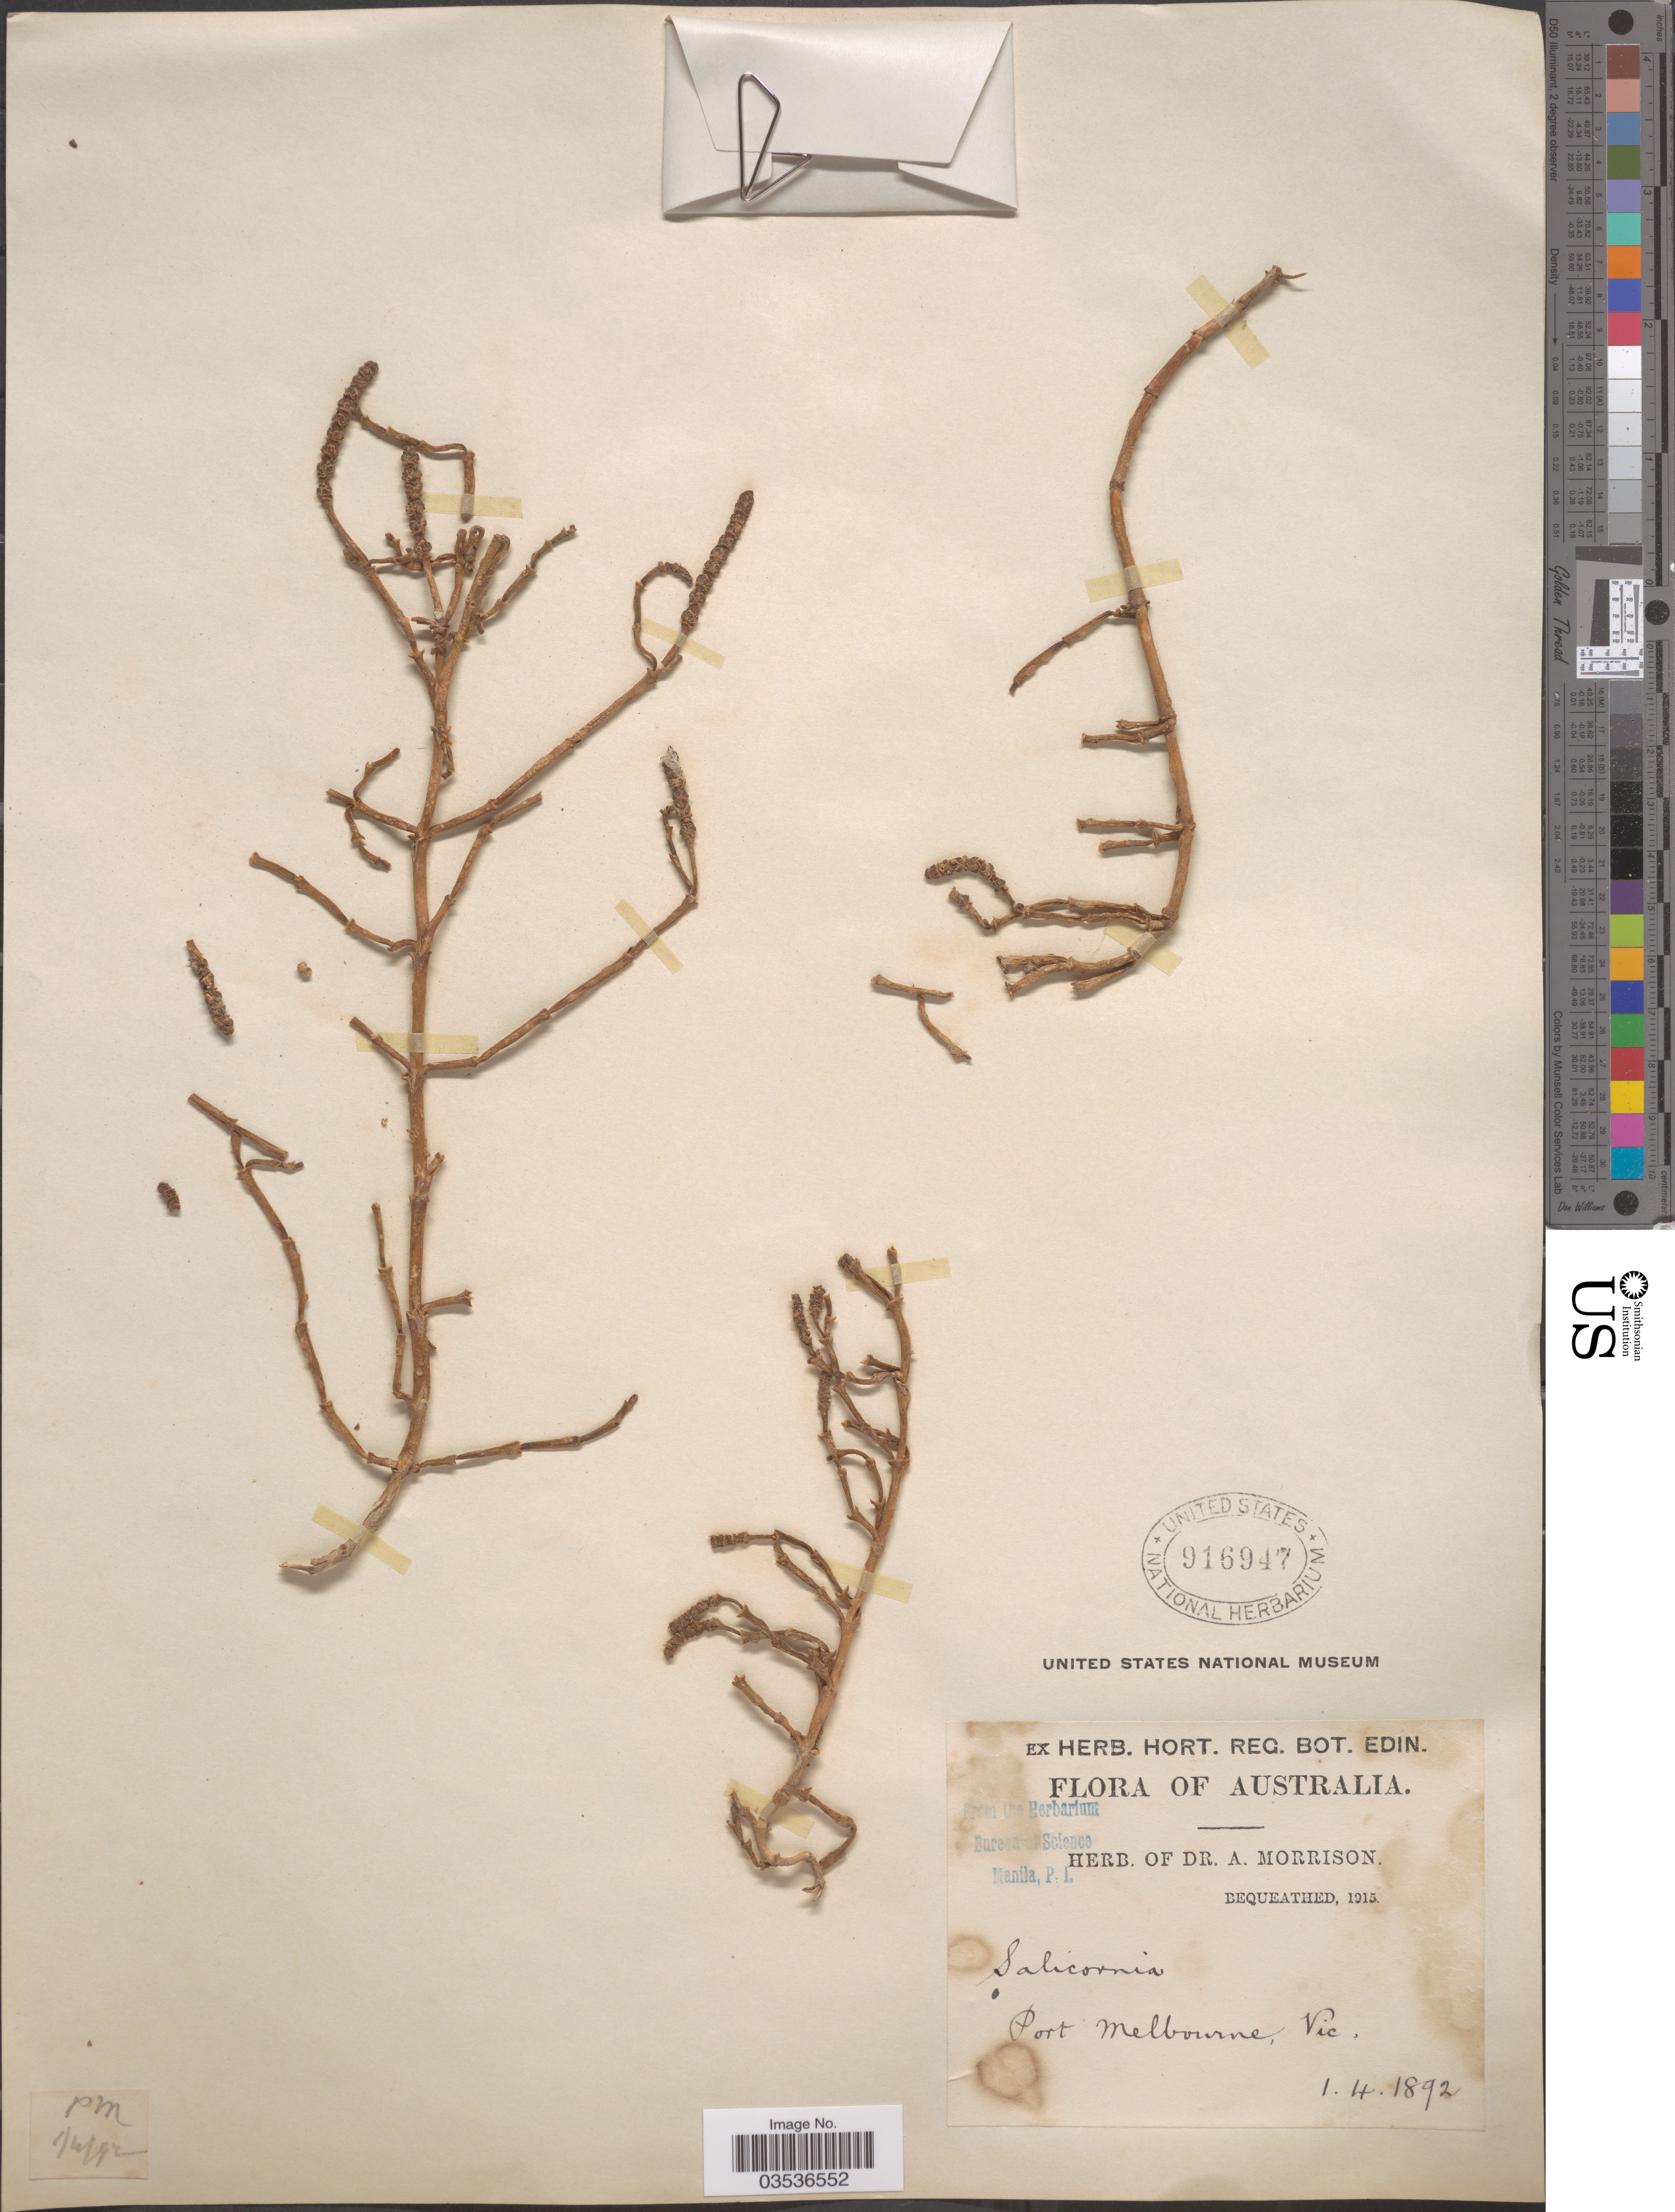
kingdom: Plantae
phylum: Tracheophyta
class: Magnoliopsida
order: Caryophyllales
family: Amaranthaceae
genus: Salicornia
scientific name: Salicornia quinqueflora subsp. quinqueflora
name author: Bunge ex Ung.-Sternb.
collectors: ex herb. Dr. A. Morrison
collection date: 1892-04-01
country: Australia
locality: Port Melbourne, Vic.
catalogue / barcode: US 916947